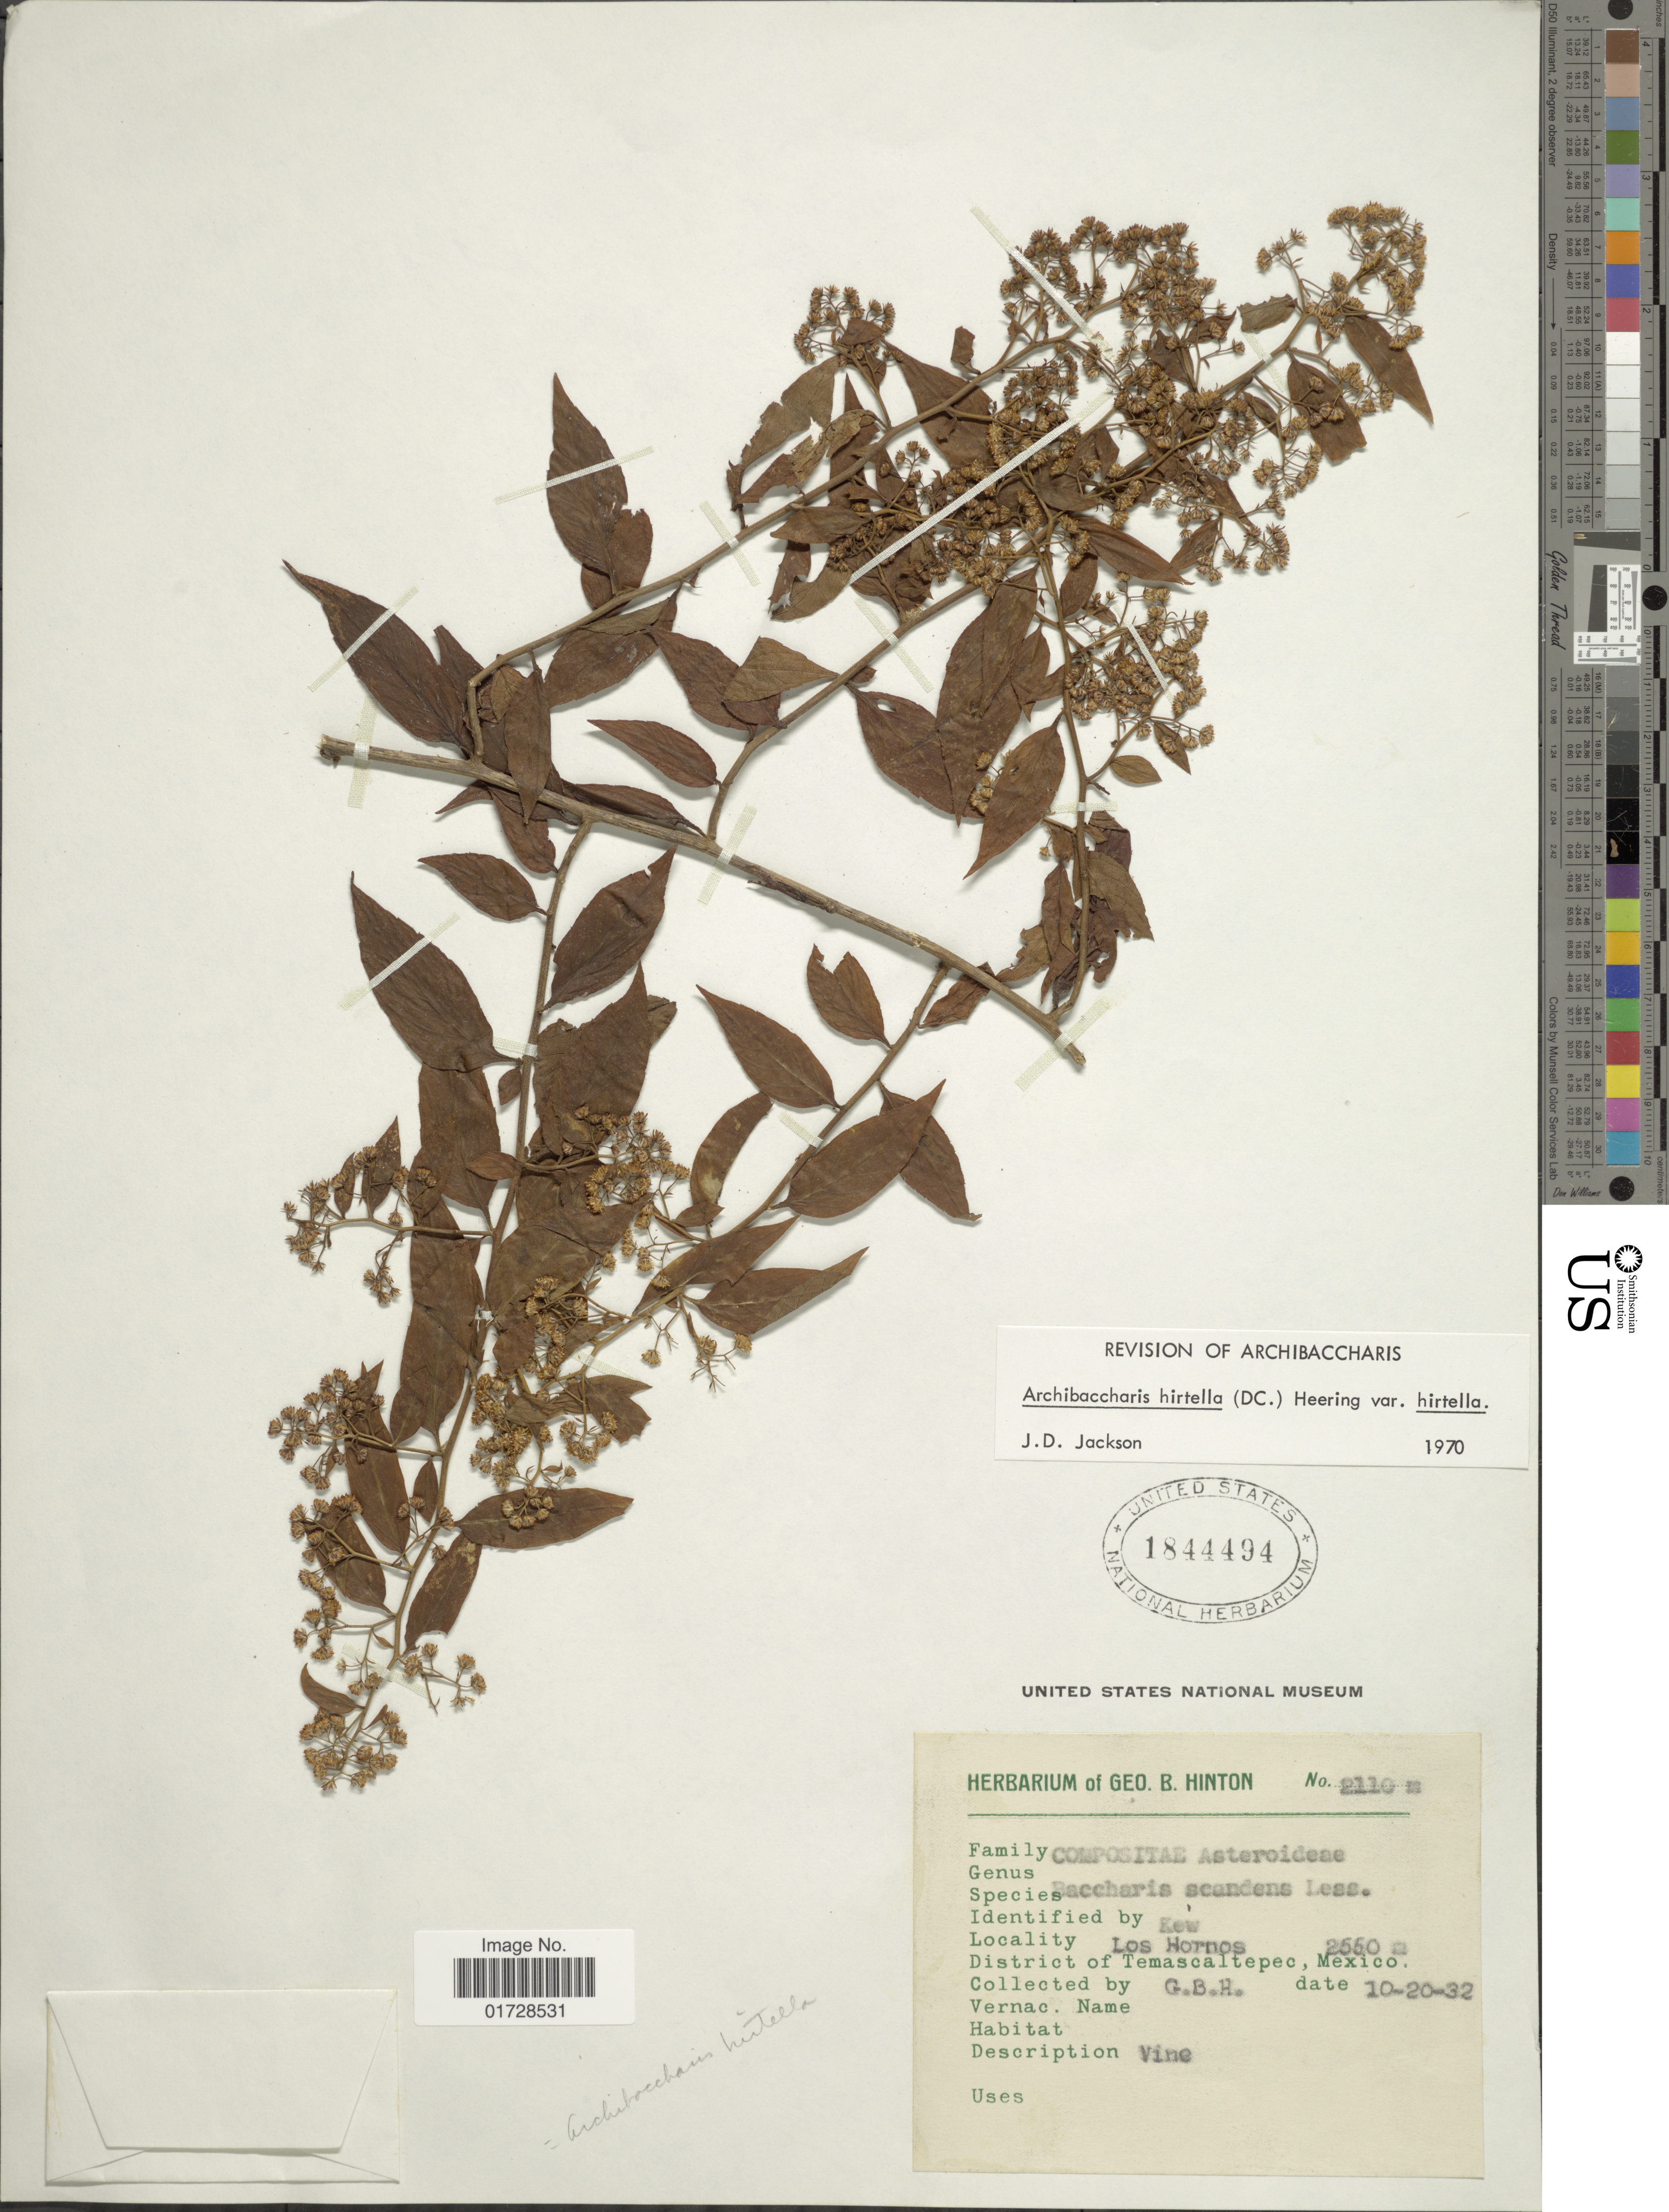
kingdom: Plantae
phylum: Tracheophyta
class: Magnoliopsida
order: Asterales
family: Asteraceae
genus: Archibaccharis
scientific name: Archibaccharis hirtella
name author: (DC.) Heering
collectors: G. B. Hinton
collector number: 2110n*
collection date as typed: Transcribed d/m/y: 20/10/32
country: Mexico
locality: Los Hornos, District of Temascaltepec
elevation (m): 2550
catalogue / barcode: US 1844494